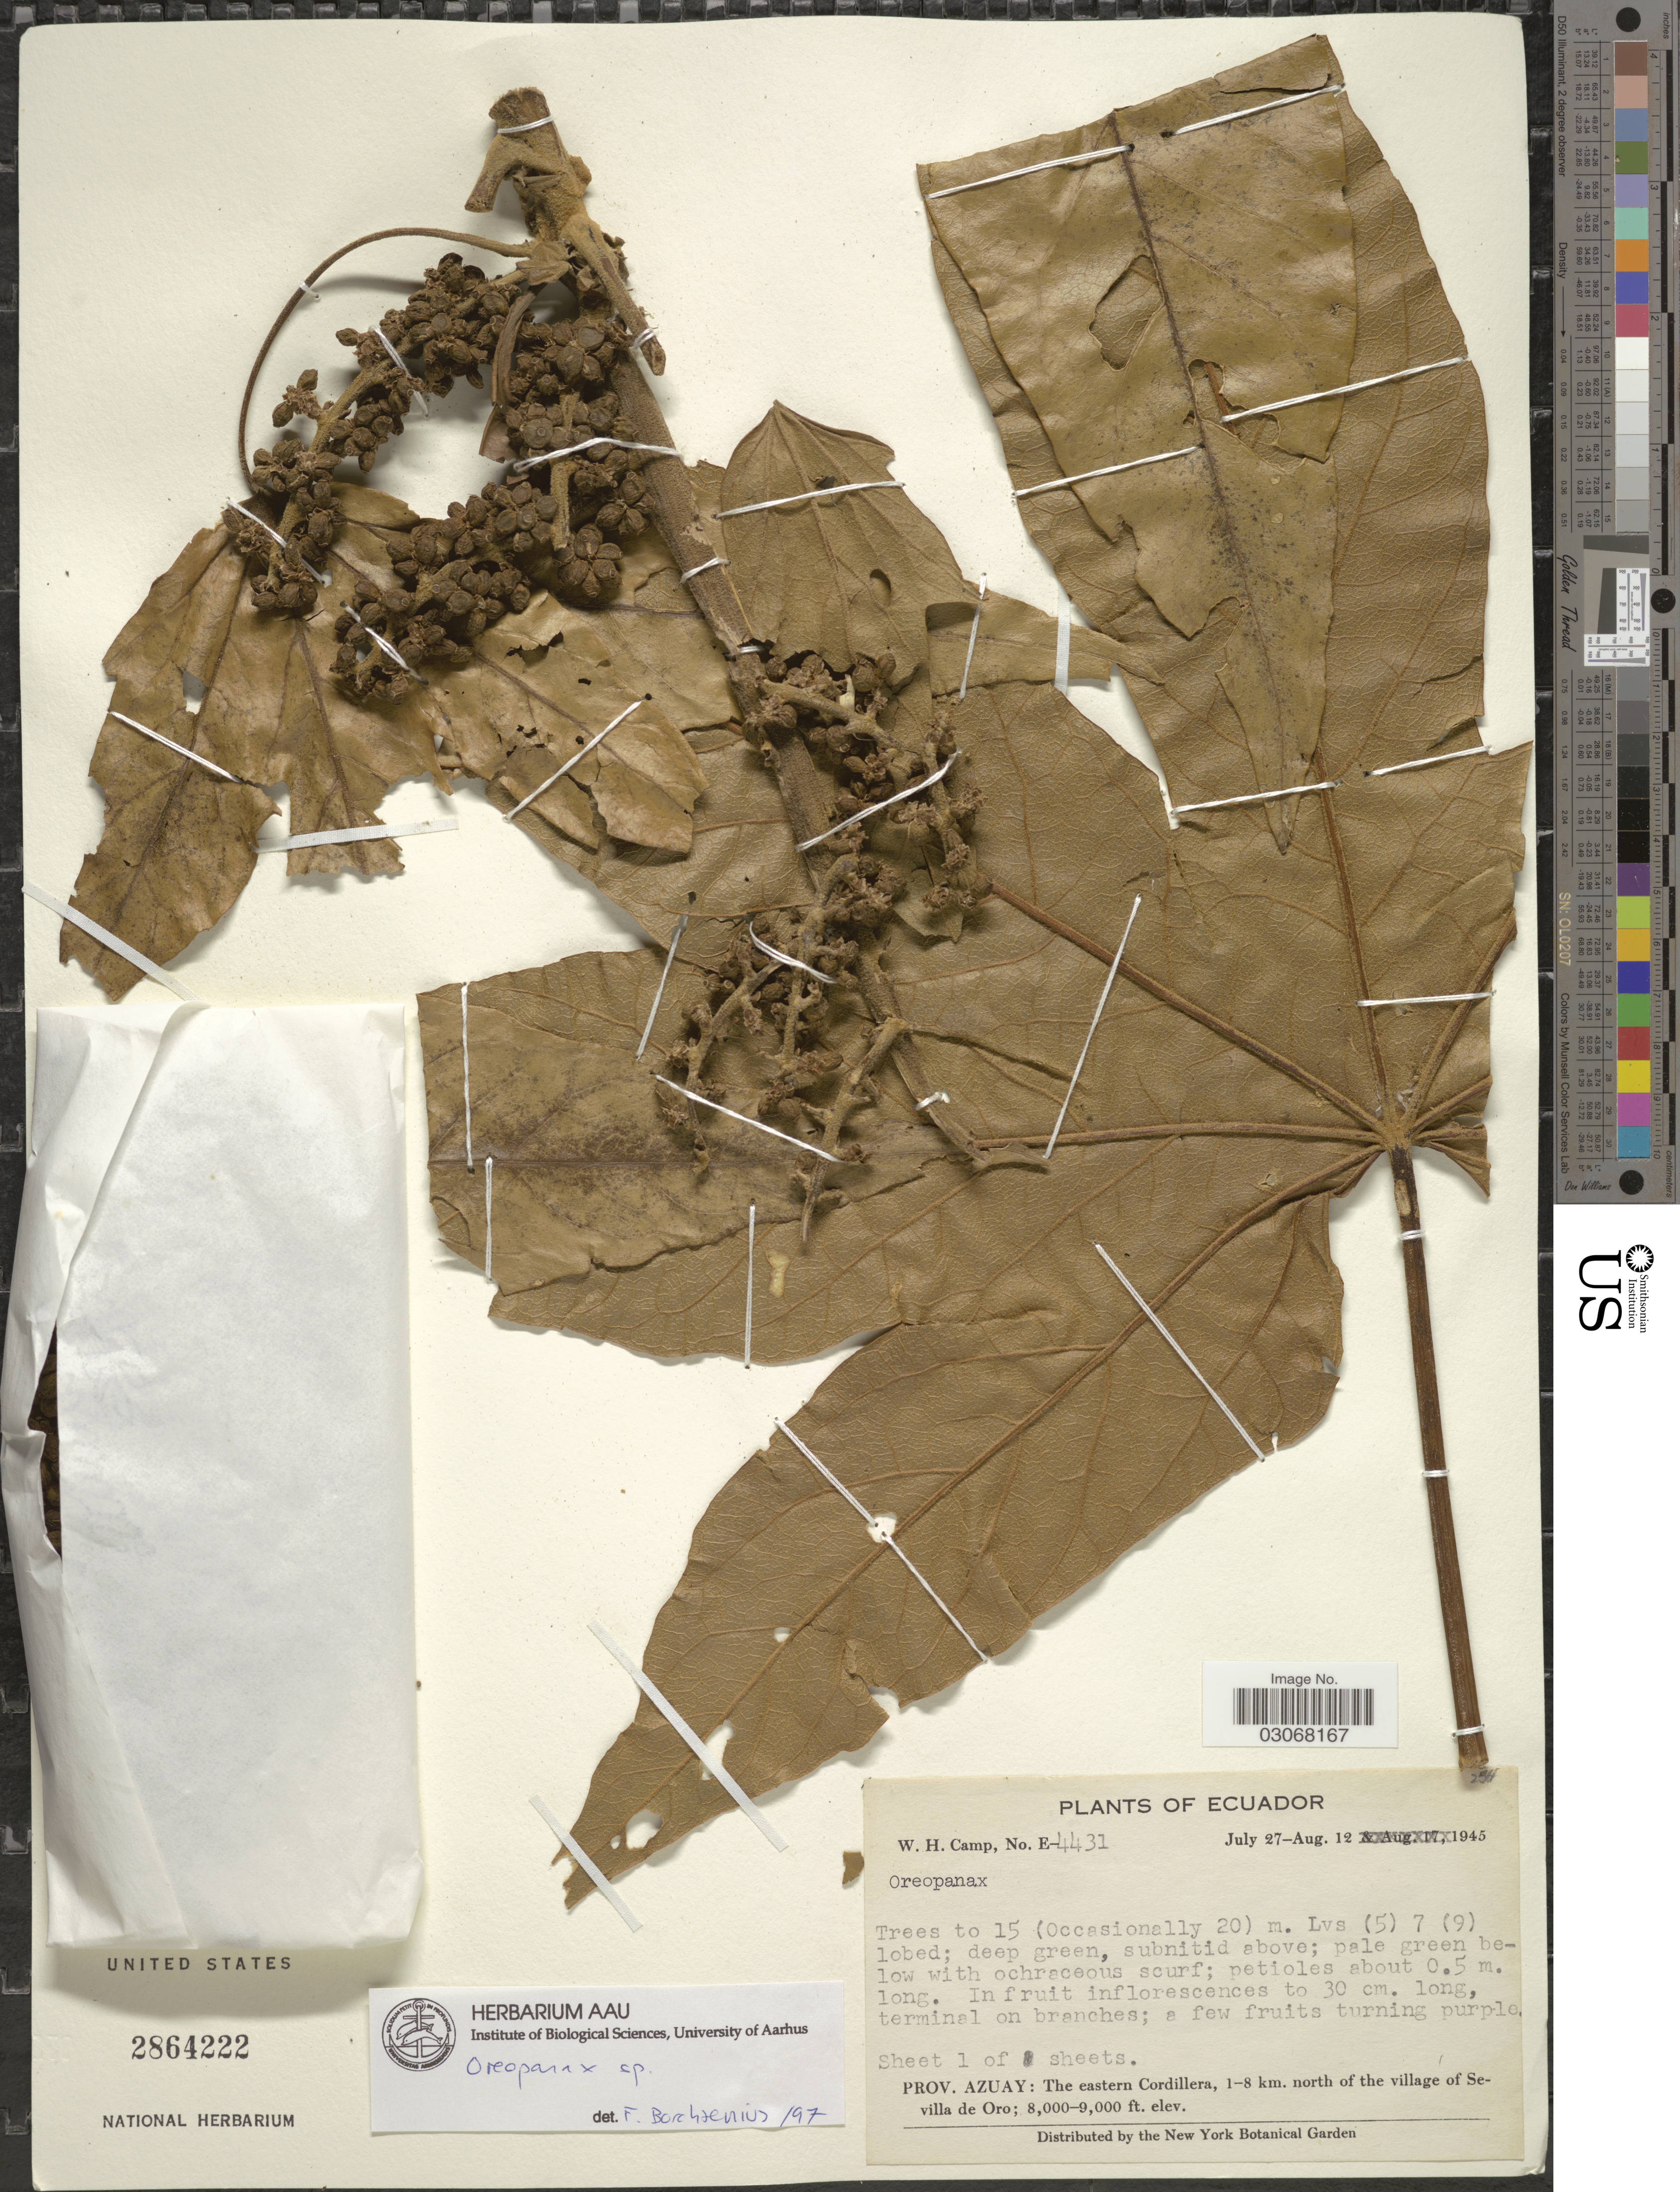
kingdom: Plantae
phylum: Tracheophyta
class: Magnoliopsida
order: Apiales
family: Araliaceae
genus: Oreopanax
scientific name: Oreopanax sp.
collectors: W. H. Camp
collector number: E-4431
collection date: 1945-07-27/1945-08-12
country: Ecuador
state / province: Azuay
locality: Prov. Azuay: The eastern Cordillera, 1-8 km. north of the village of Sevilla de Oro.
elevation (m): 2438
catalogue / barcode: US 2864222